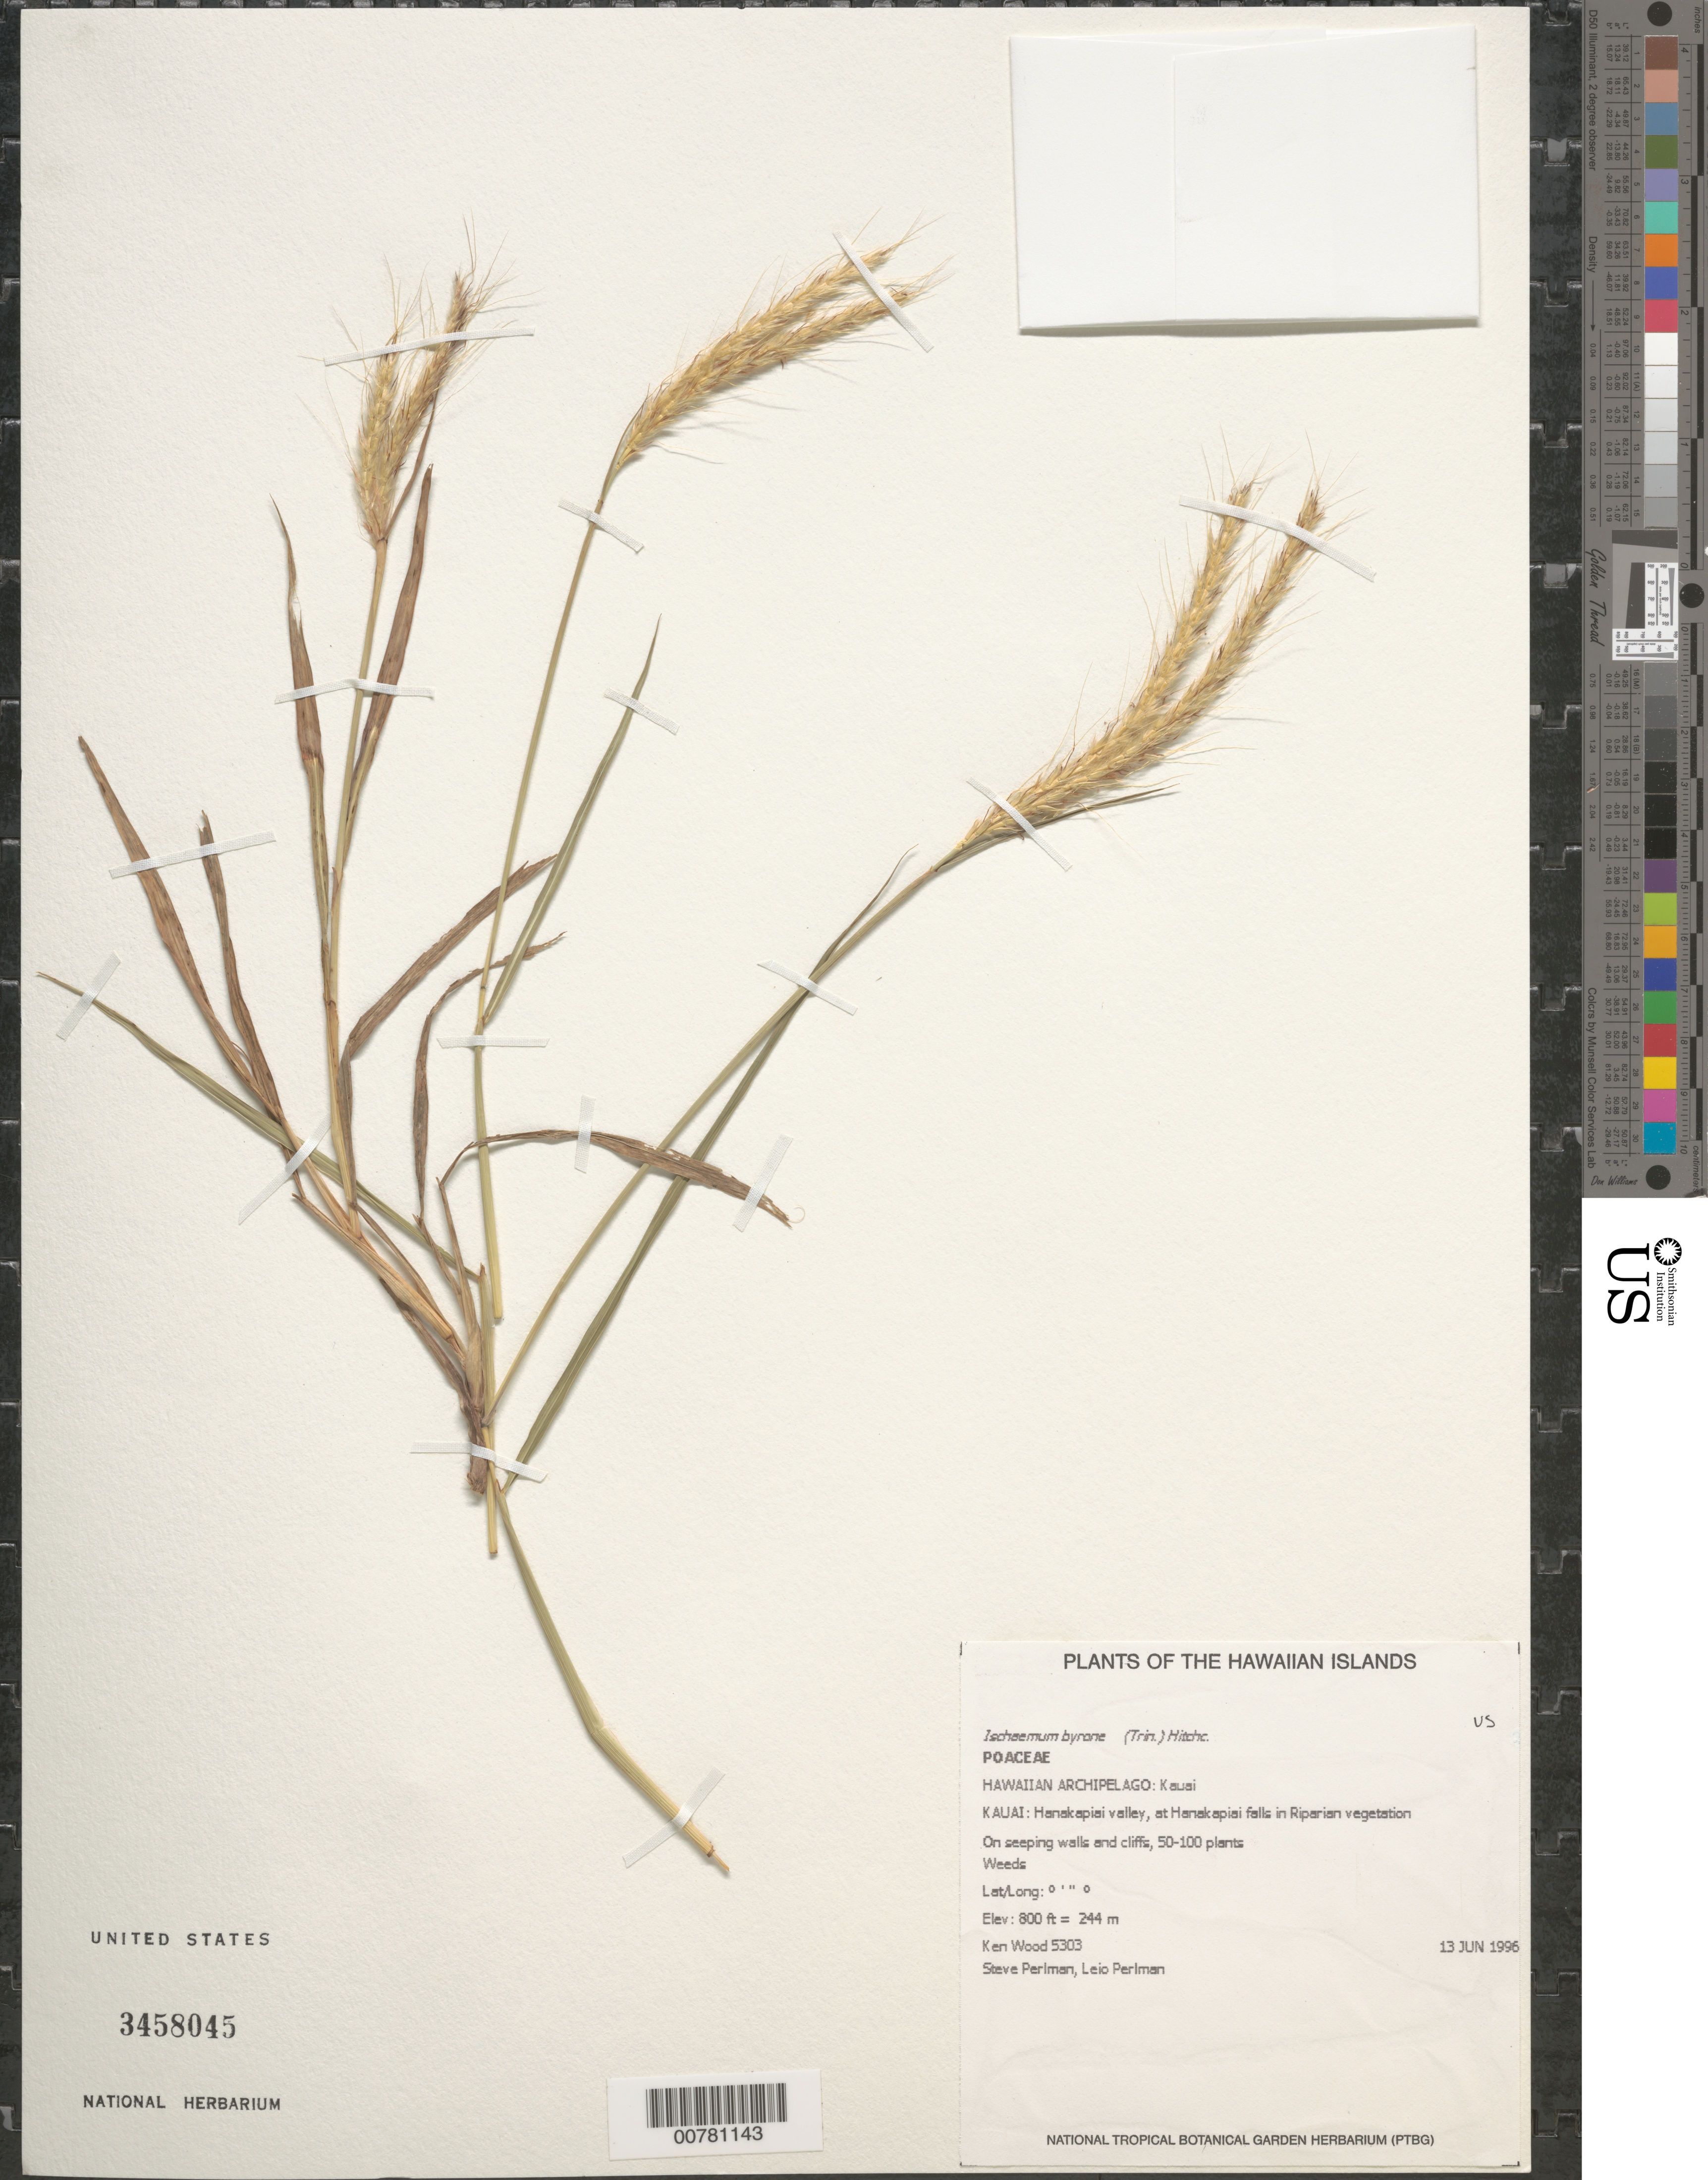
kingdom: Plantae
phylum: Tracheophyta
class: Liliopsida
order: Poales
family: Poaceae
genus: Ischaemum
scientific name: Ischaemum byrone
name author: (Trin.) Hitchc.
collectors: K. R. Wood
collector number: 5303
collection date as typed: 13 Jun 1996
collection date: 1996-06-13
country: United States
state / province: Hawaii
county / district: Kaui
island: Kaua'i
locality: Hanakapiai valley, at Hankapiai falls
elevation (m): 244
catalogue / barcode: US 3458045